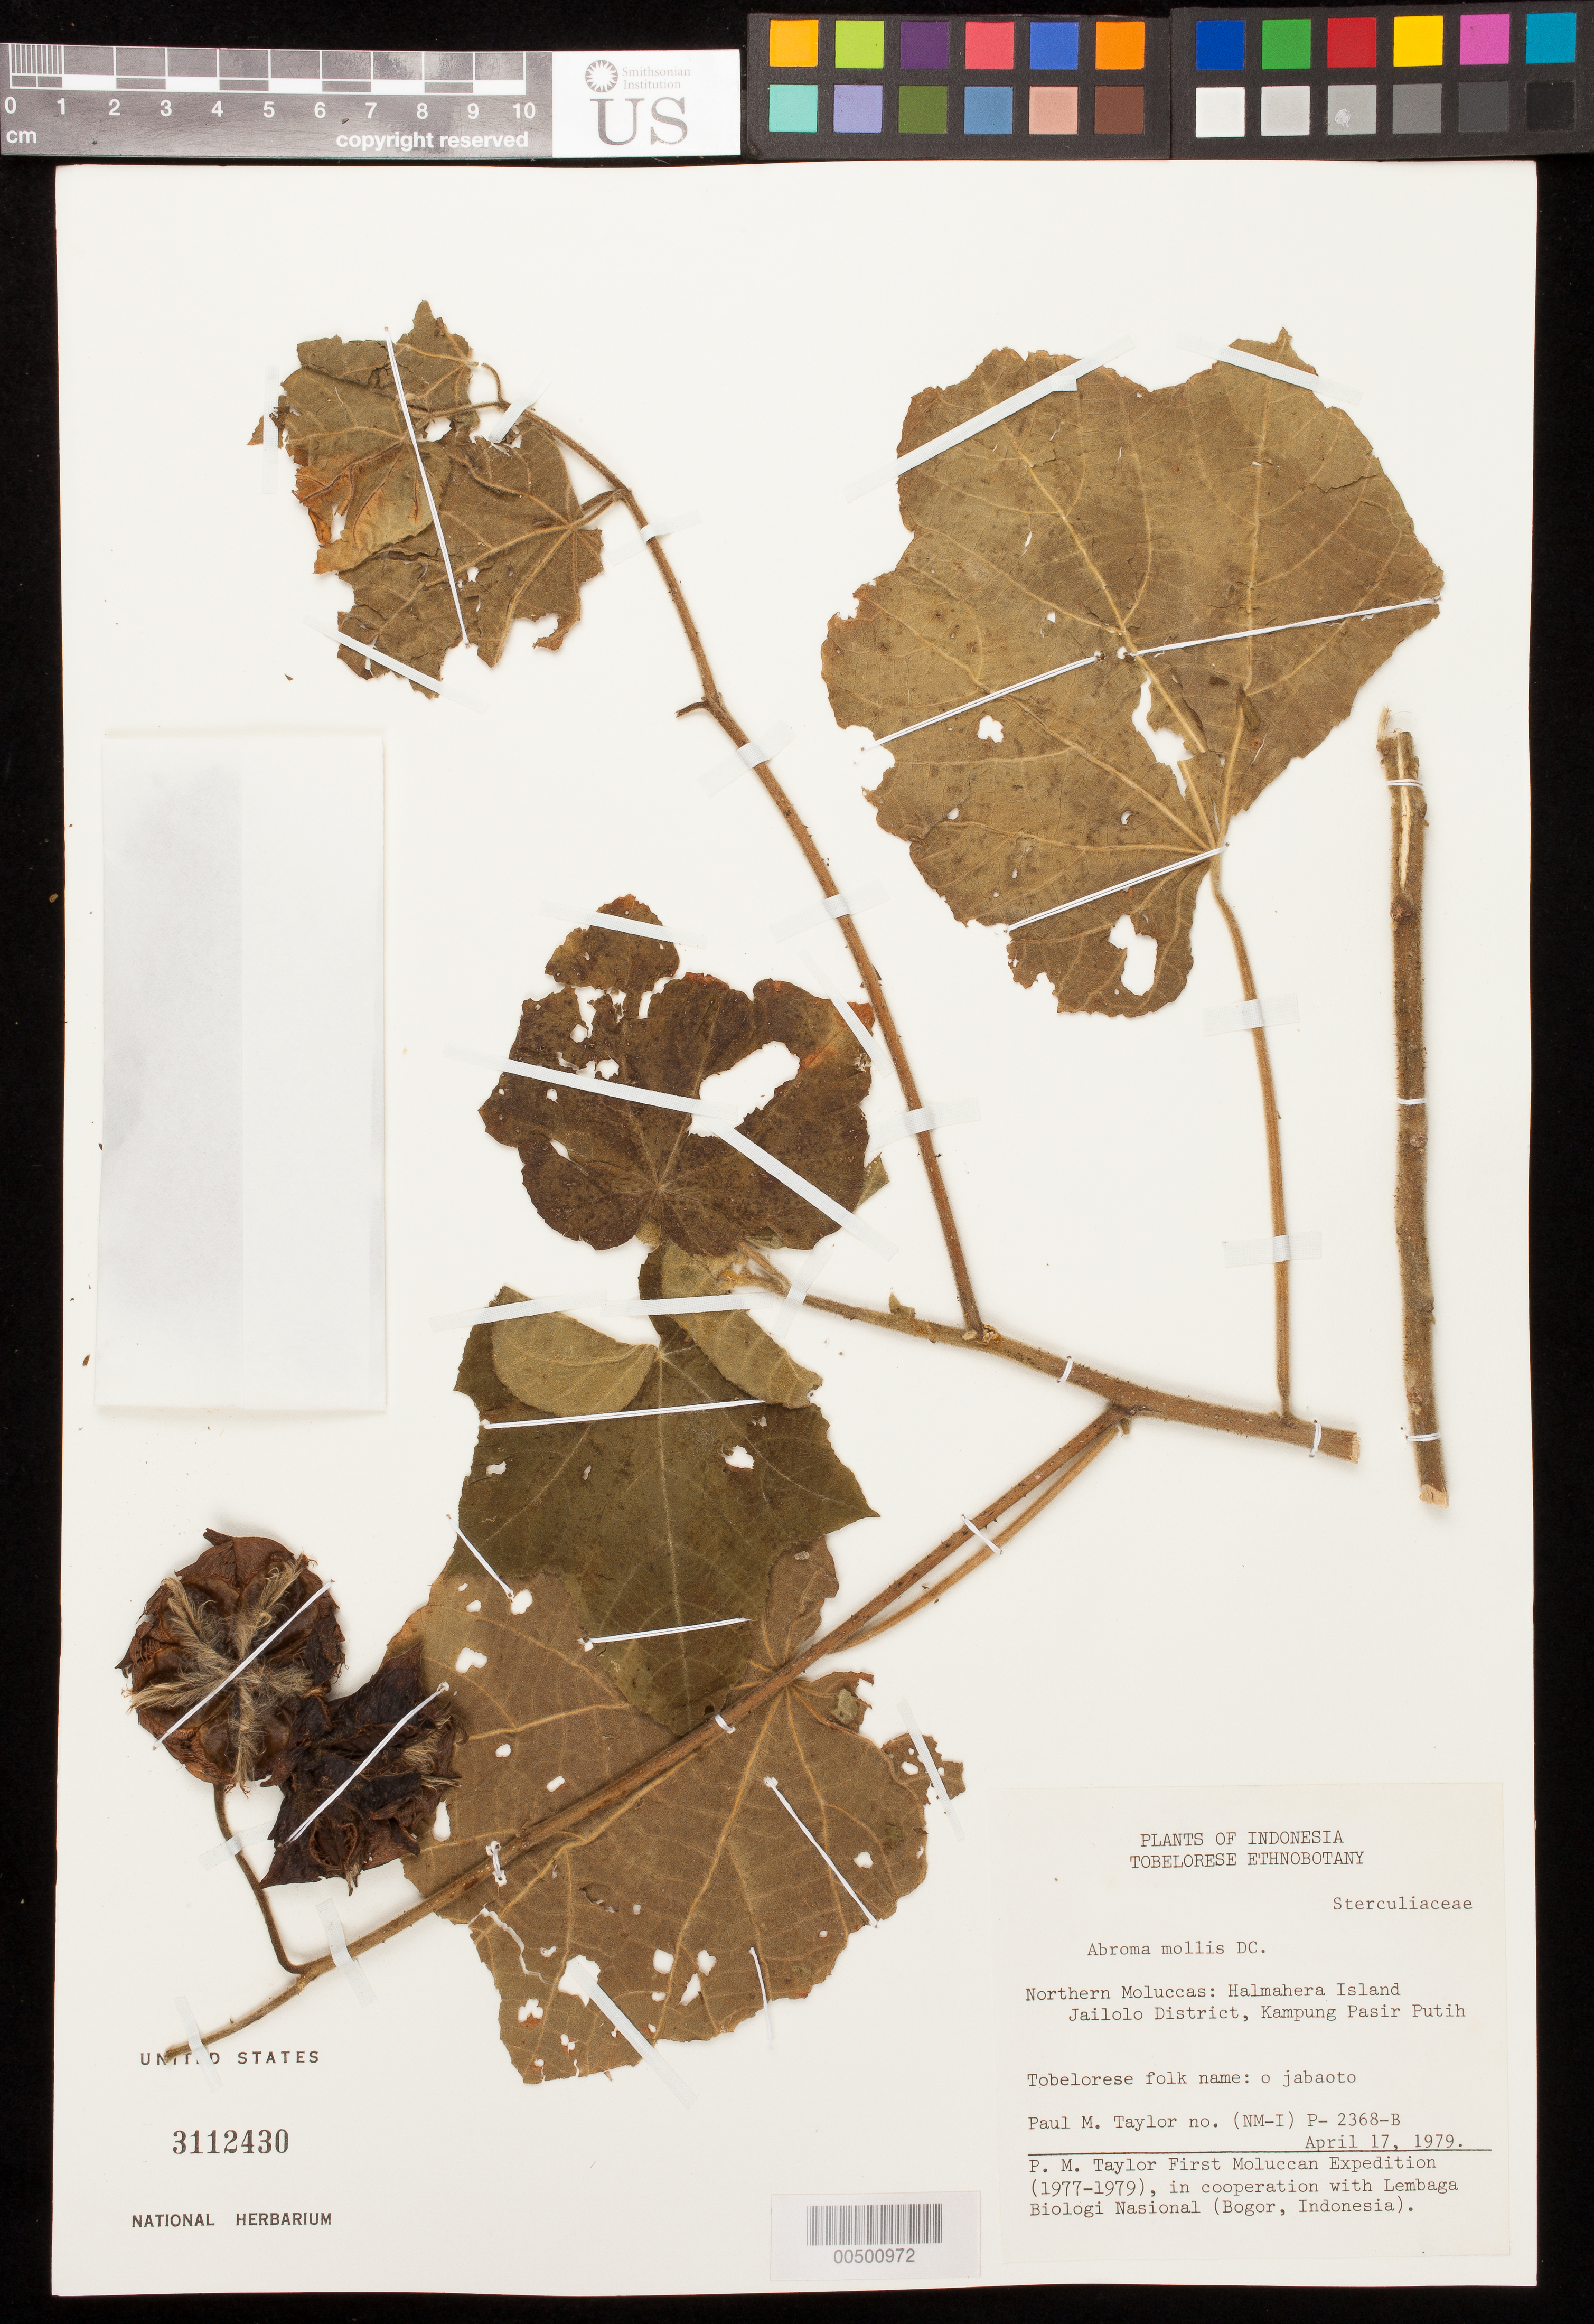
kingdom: Plantae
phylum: Tracheophyta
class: Magnoliopsida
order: Malvales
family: Malvaceae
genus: Abroma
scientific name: Abroma augusta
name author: (L.) L. f.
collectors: P. M. Taylor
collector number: P-2368-B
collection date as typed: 17 Apr 1979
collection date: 1979-04-17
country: Indonesia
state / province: Maluku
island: Halmahera Island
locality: Jailolo Dist., Kampung Pasir Putih, Northern Moluccas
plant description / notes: Common name: o jabaoto; Common name language: tobelorese folk name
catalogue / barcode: US 3112430